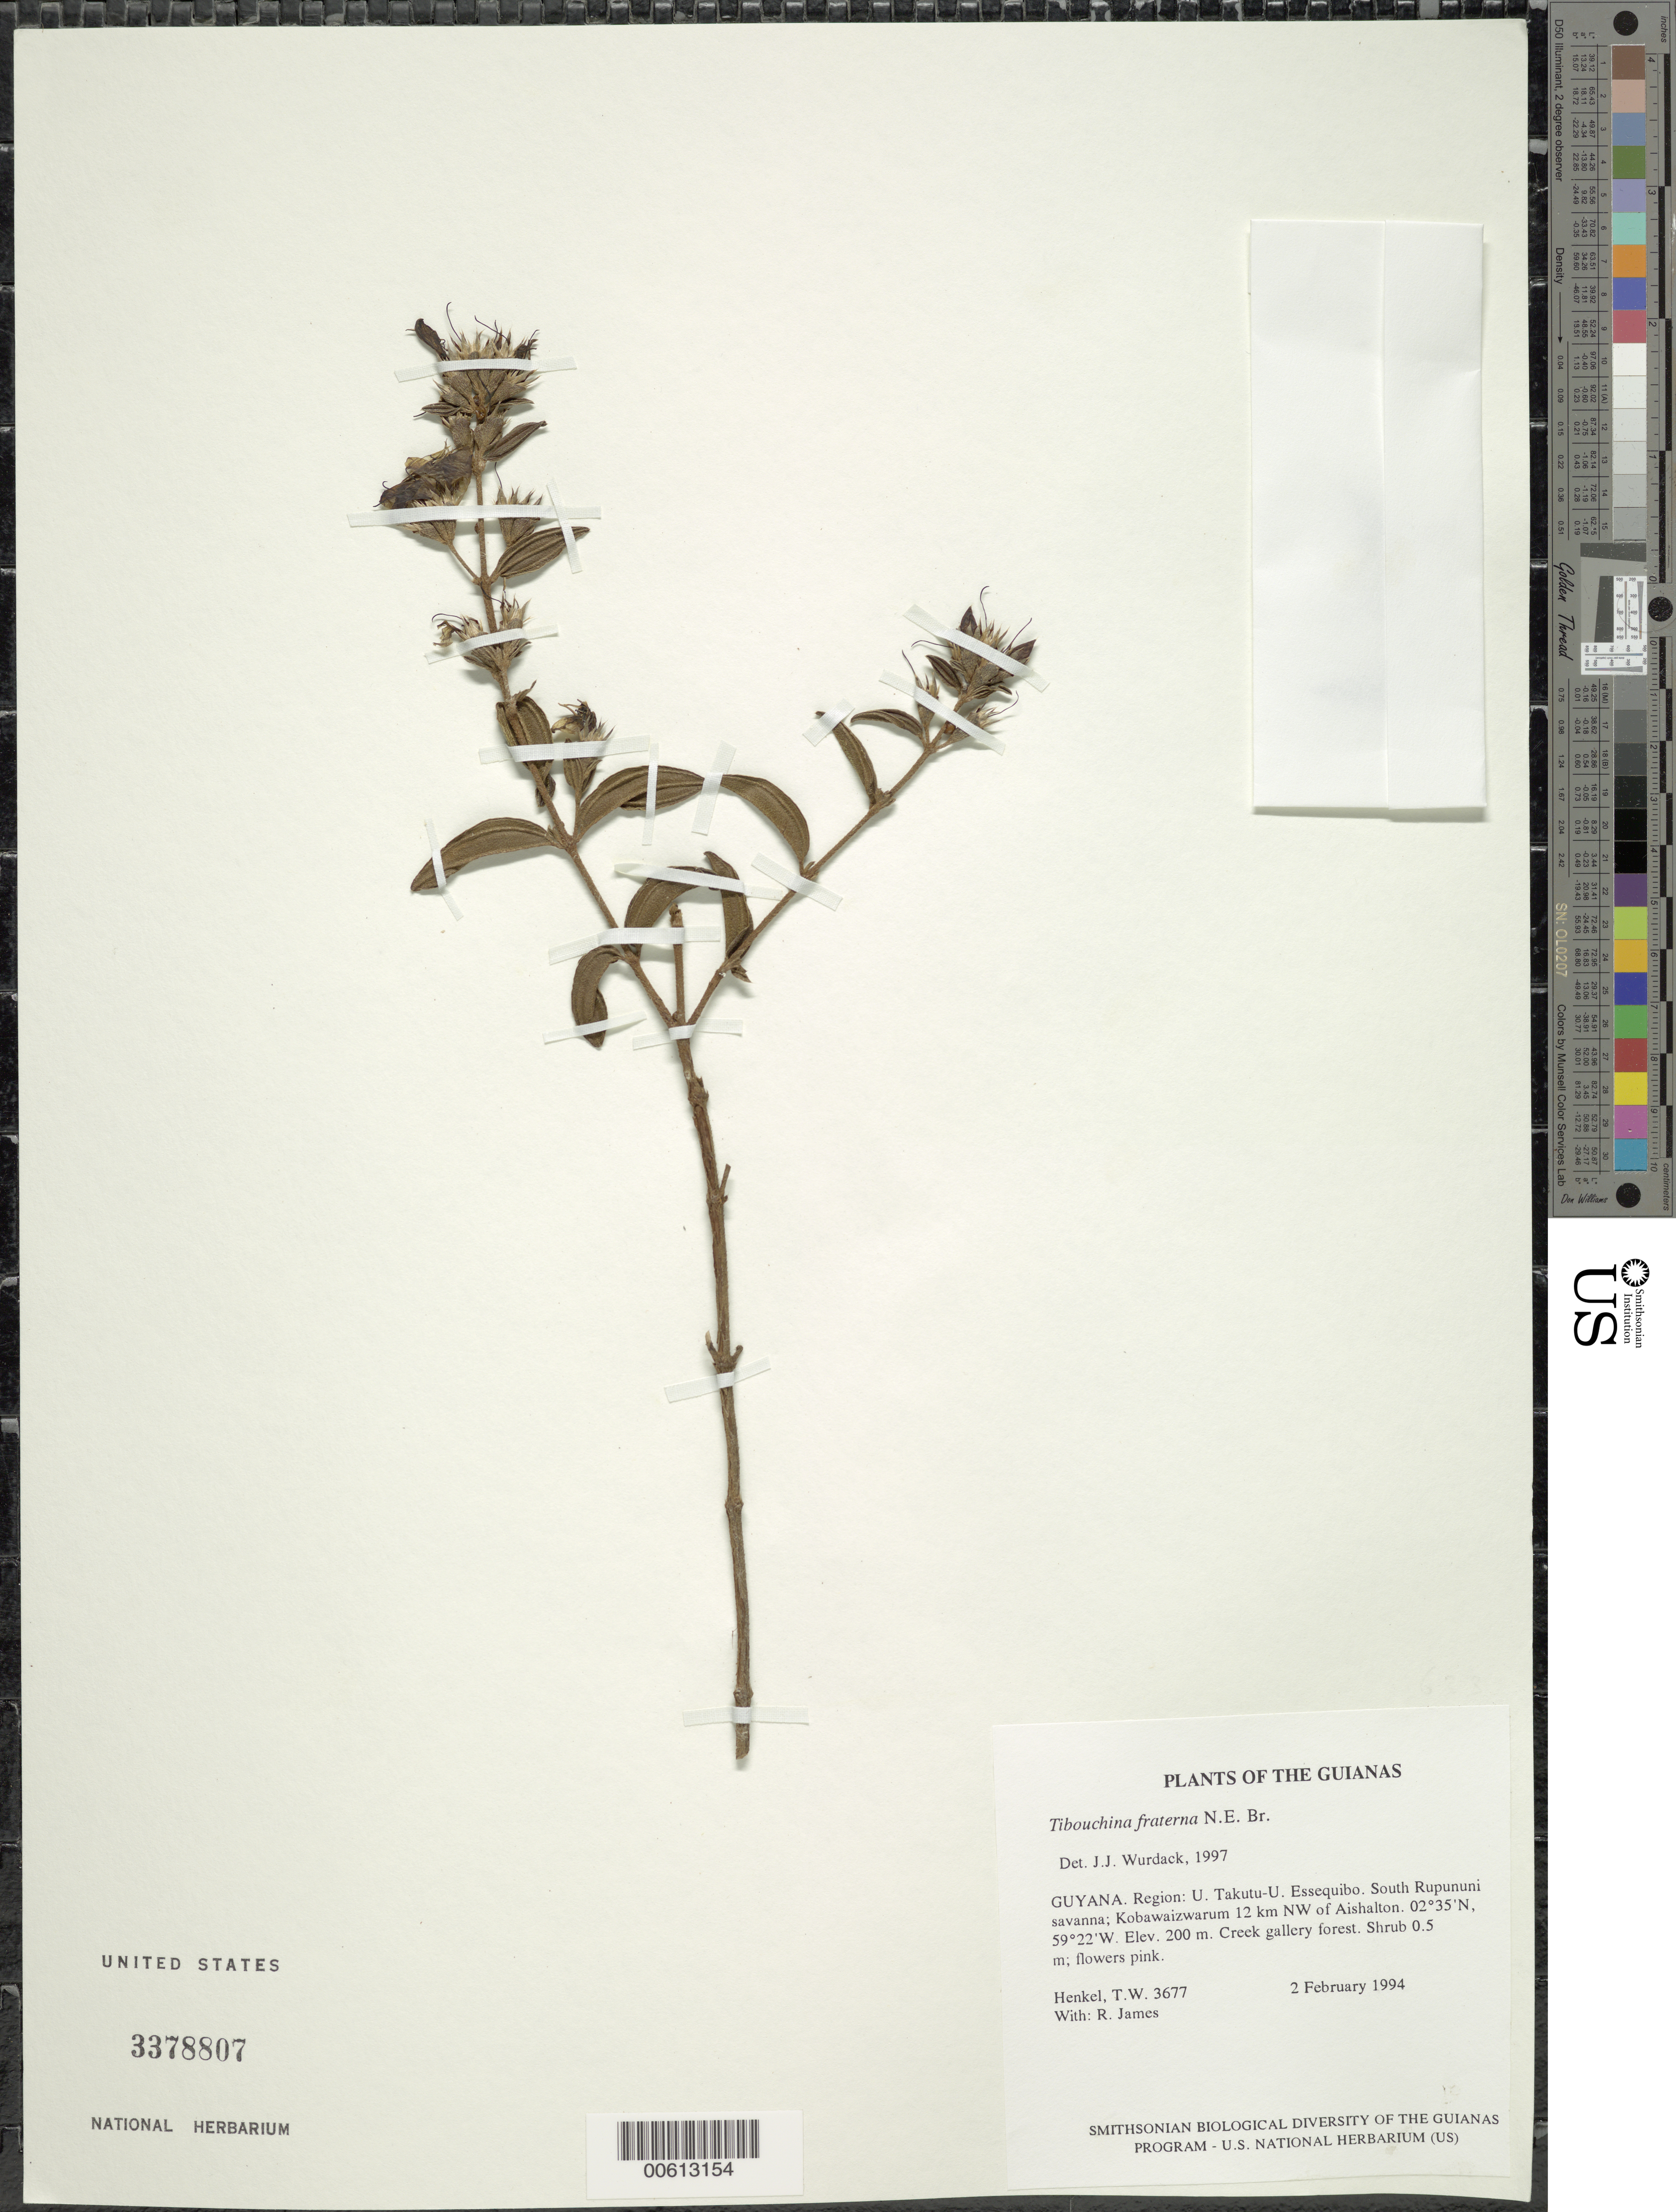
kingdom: Plantae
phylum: Tracheophyta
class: Magnoliopsida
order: Myrtales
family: Melastomataceae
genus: Tibouchina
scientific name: Tibouchina fraterna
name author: N.E. Br.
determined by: Wurdack, John J., (US), US (UNITED STATES)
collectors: T. Henkel & R. James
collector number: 3677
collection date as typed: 2 February 1994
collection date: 1994-02-02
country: Guyana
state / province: U. Takutu-U. Essequibo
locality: South Rupununi savanna; Kobawaizwarum 12 km NW of Aishalton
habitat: Creek gallery forest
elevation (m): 200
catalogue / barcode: US 3378807